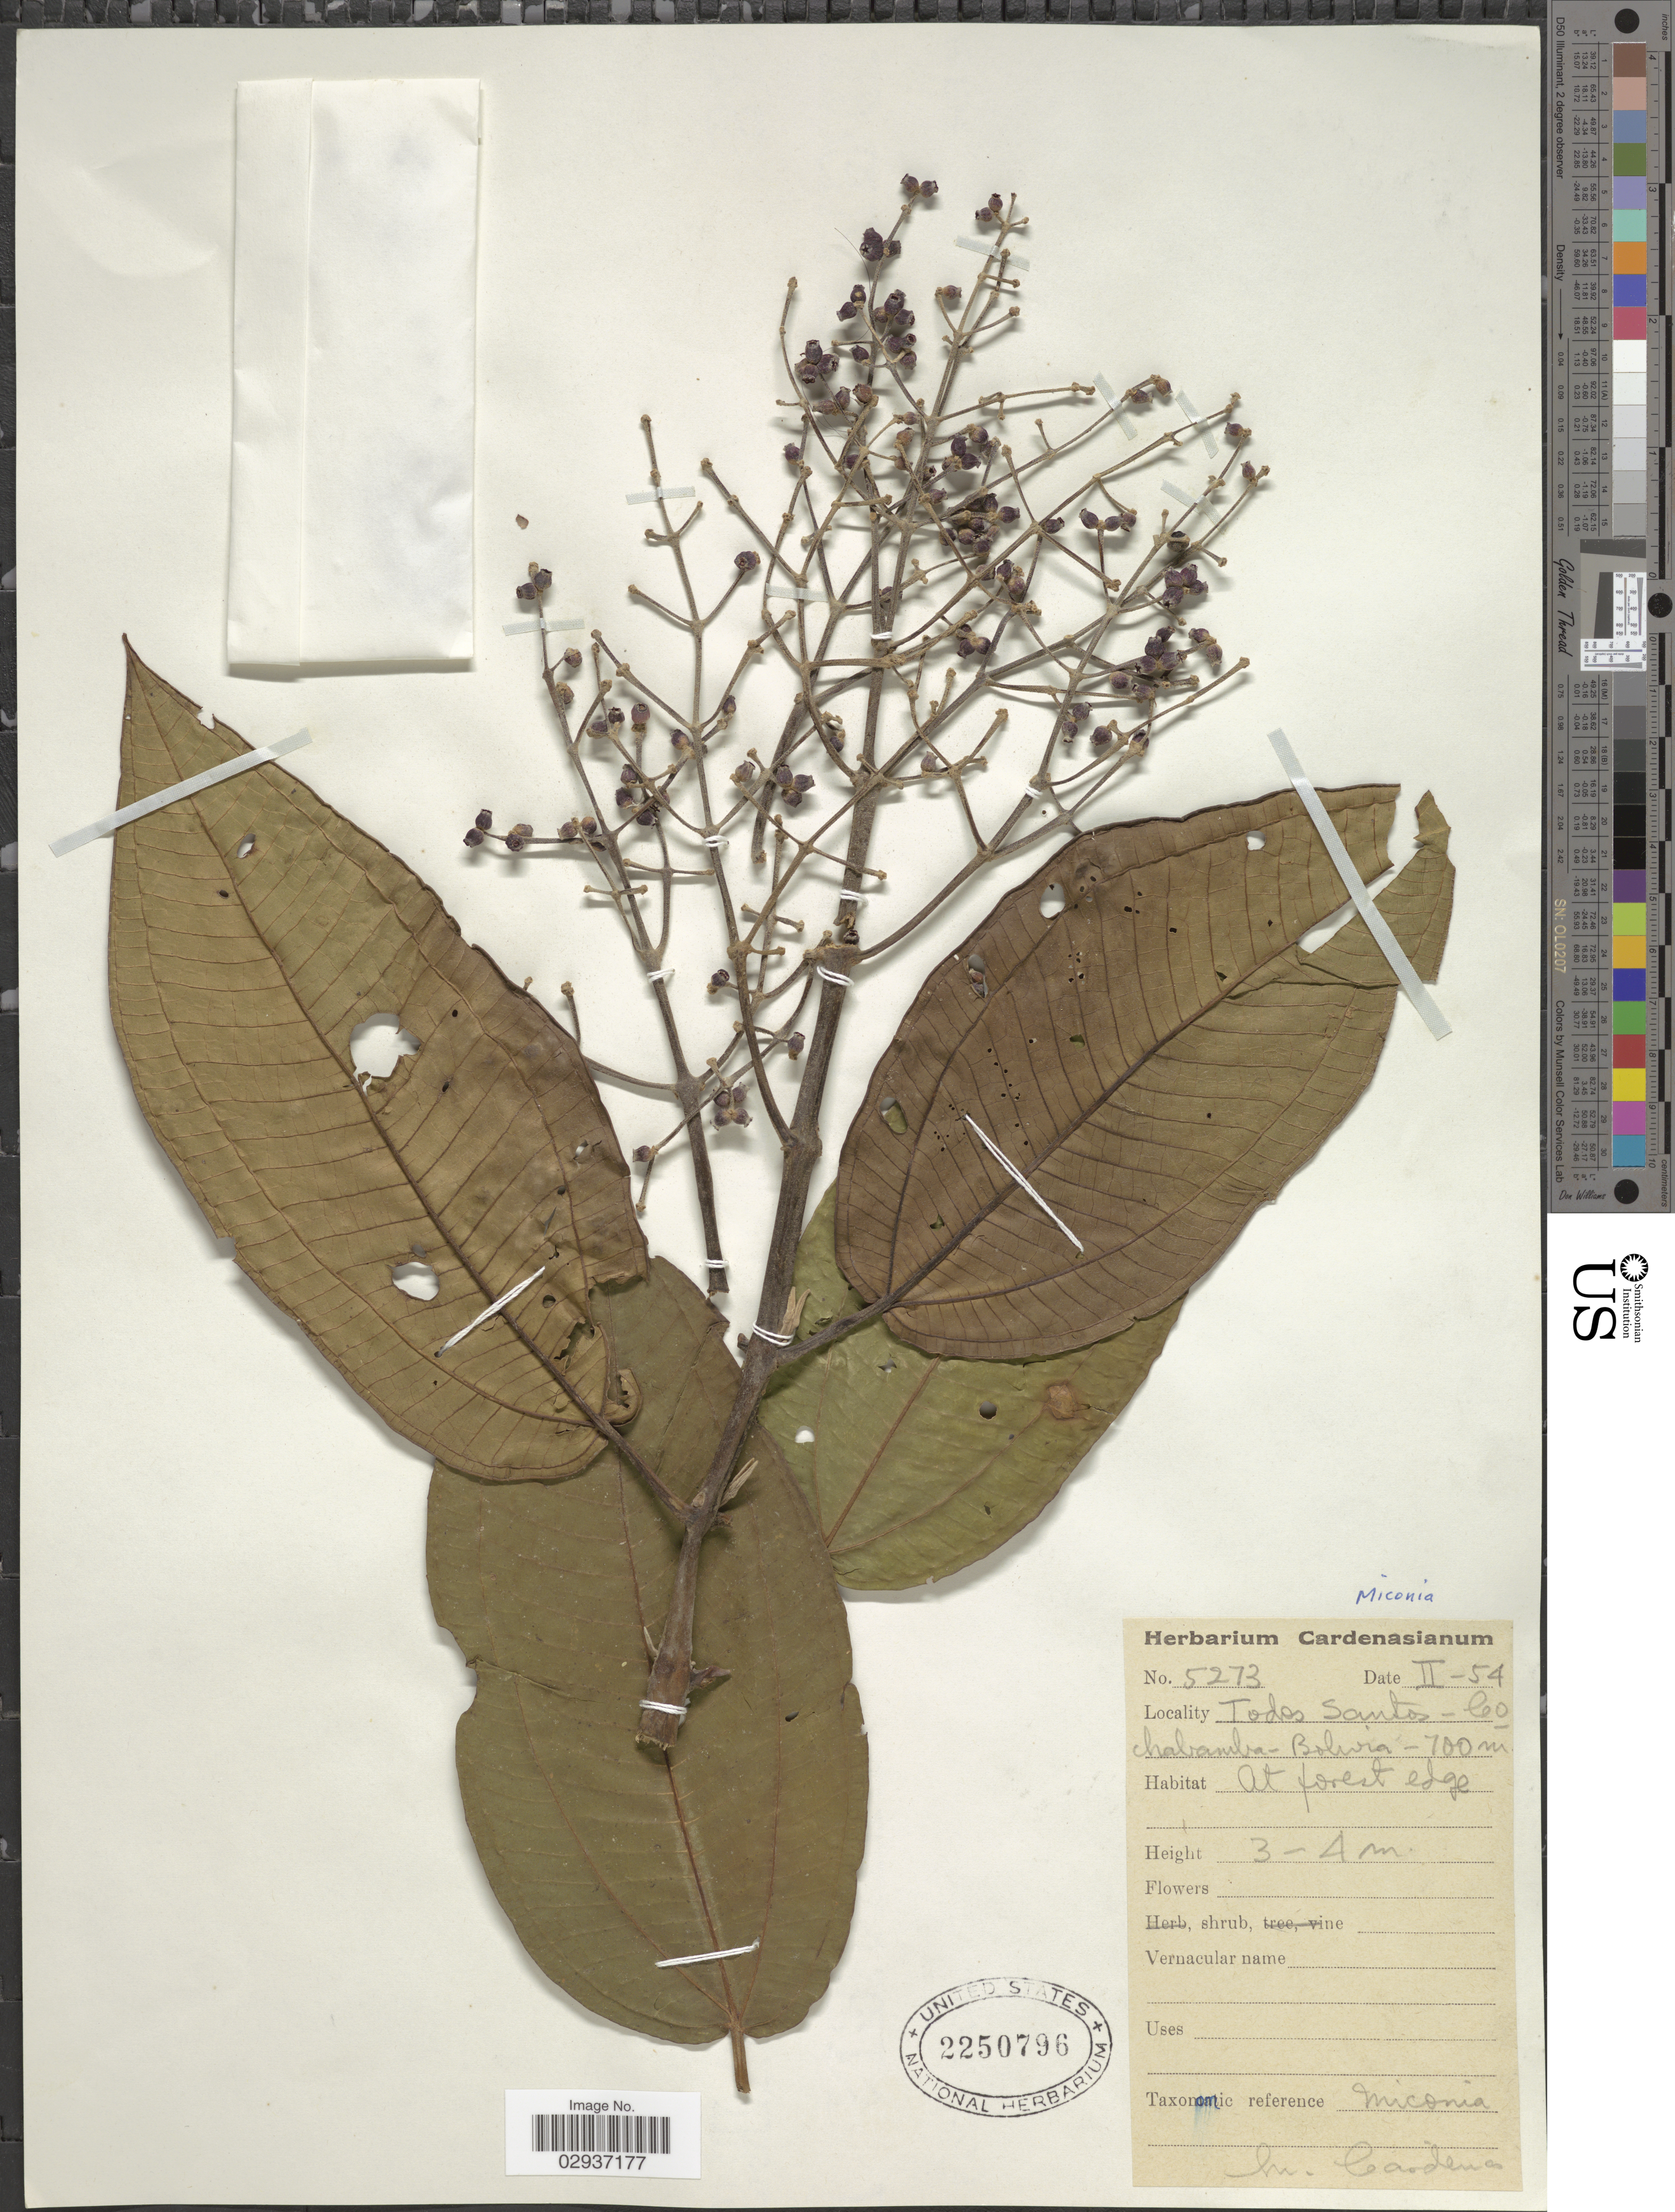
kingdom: Plantae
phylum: Tracheophyta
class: Magnoliopsida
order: Myrtales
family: Melastomataceae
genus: Miconia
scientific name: Miconia calvescens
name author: DC.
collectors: M. Cárdenas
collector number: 5273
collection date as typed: Transcribed d/m/y: /2/54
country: Bolivia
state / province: Cochabamba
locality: Todos Santos - Cochabamba,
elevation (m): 700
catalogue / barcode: US 2250796